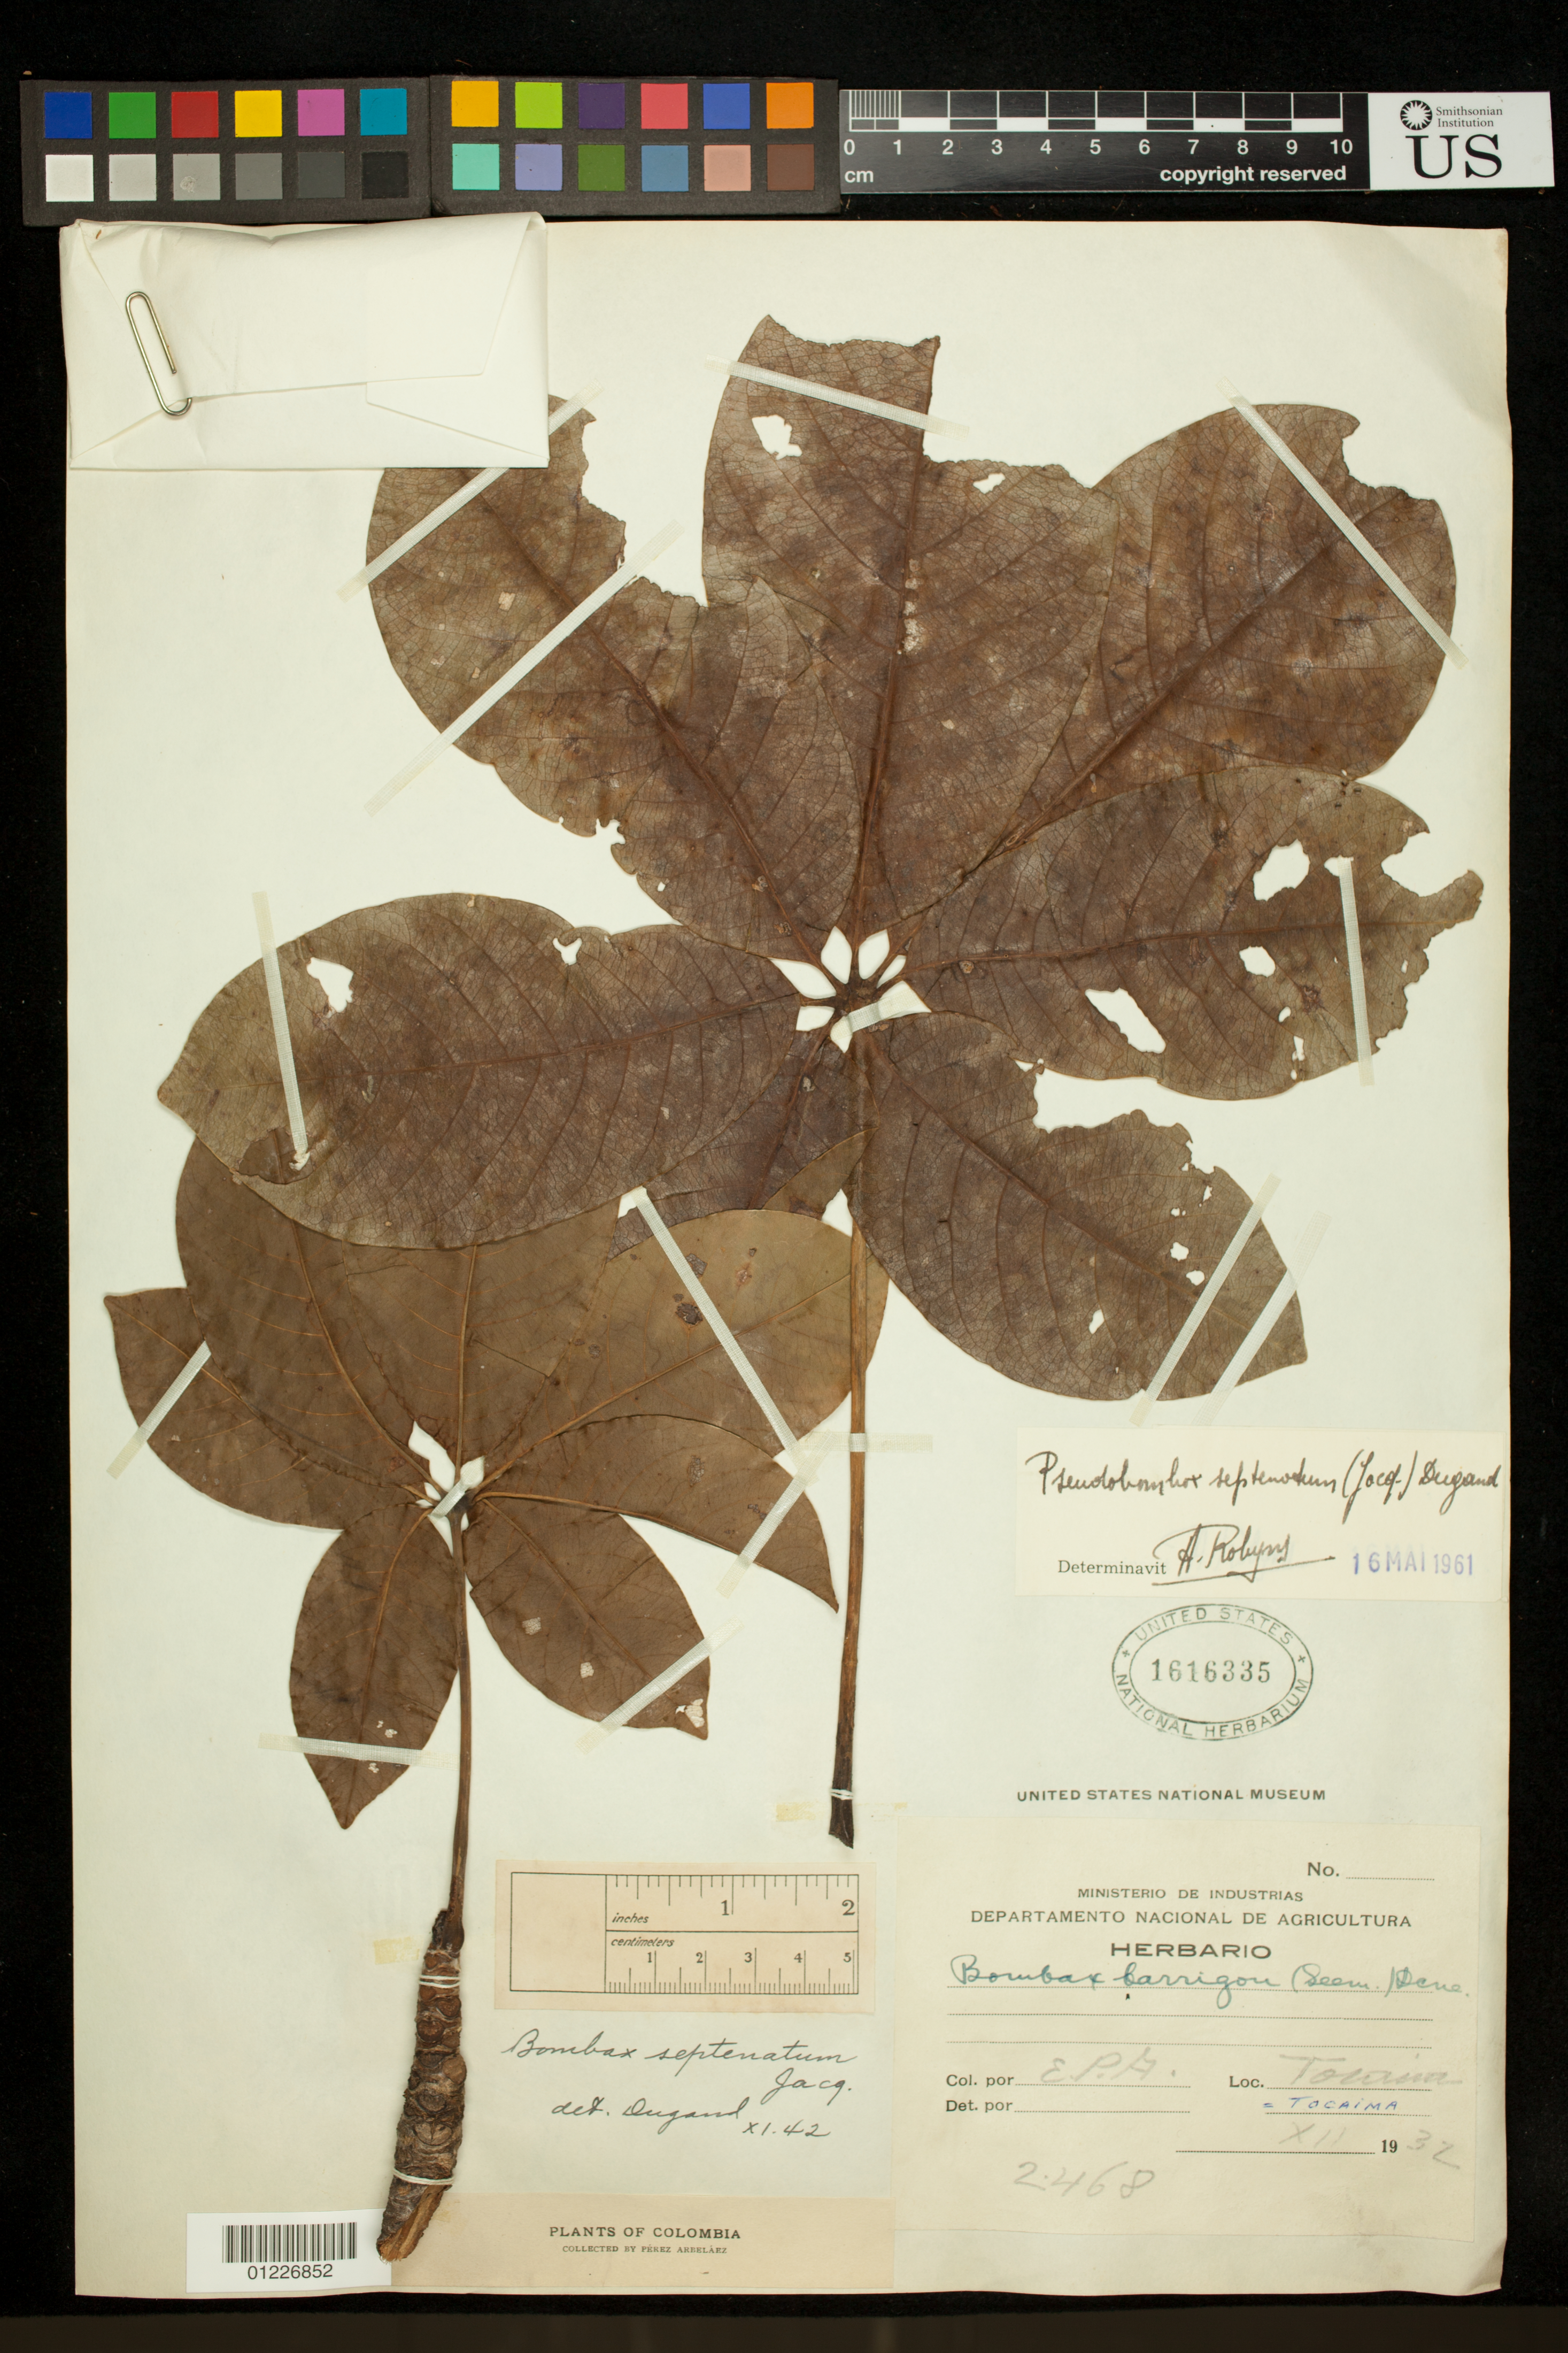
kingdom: Plantae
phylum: Tracheophyta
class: Magnoliopsida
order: Malvales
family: Malvaceae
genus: Pseudobombax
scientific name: Pseudobombax septenatum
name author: (Jacq.) Dugand G.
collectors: E. Pérez Arbeláez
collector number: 2468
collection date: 1932-12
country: Colombia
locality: Tocaima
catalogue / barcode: US 1616335